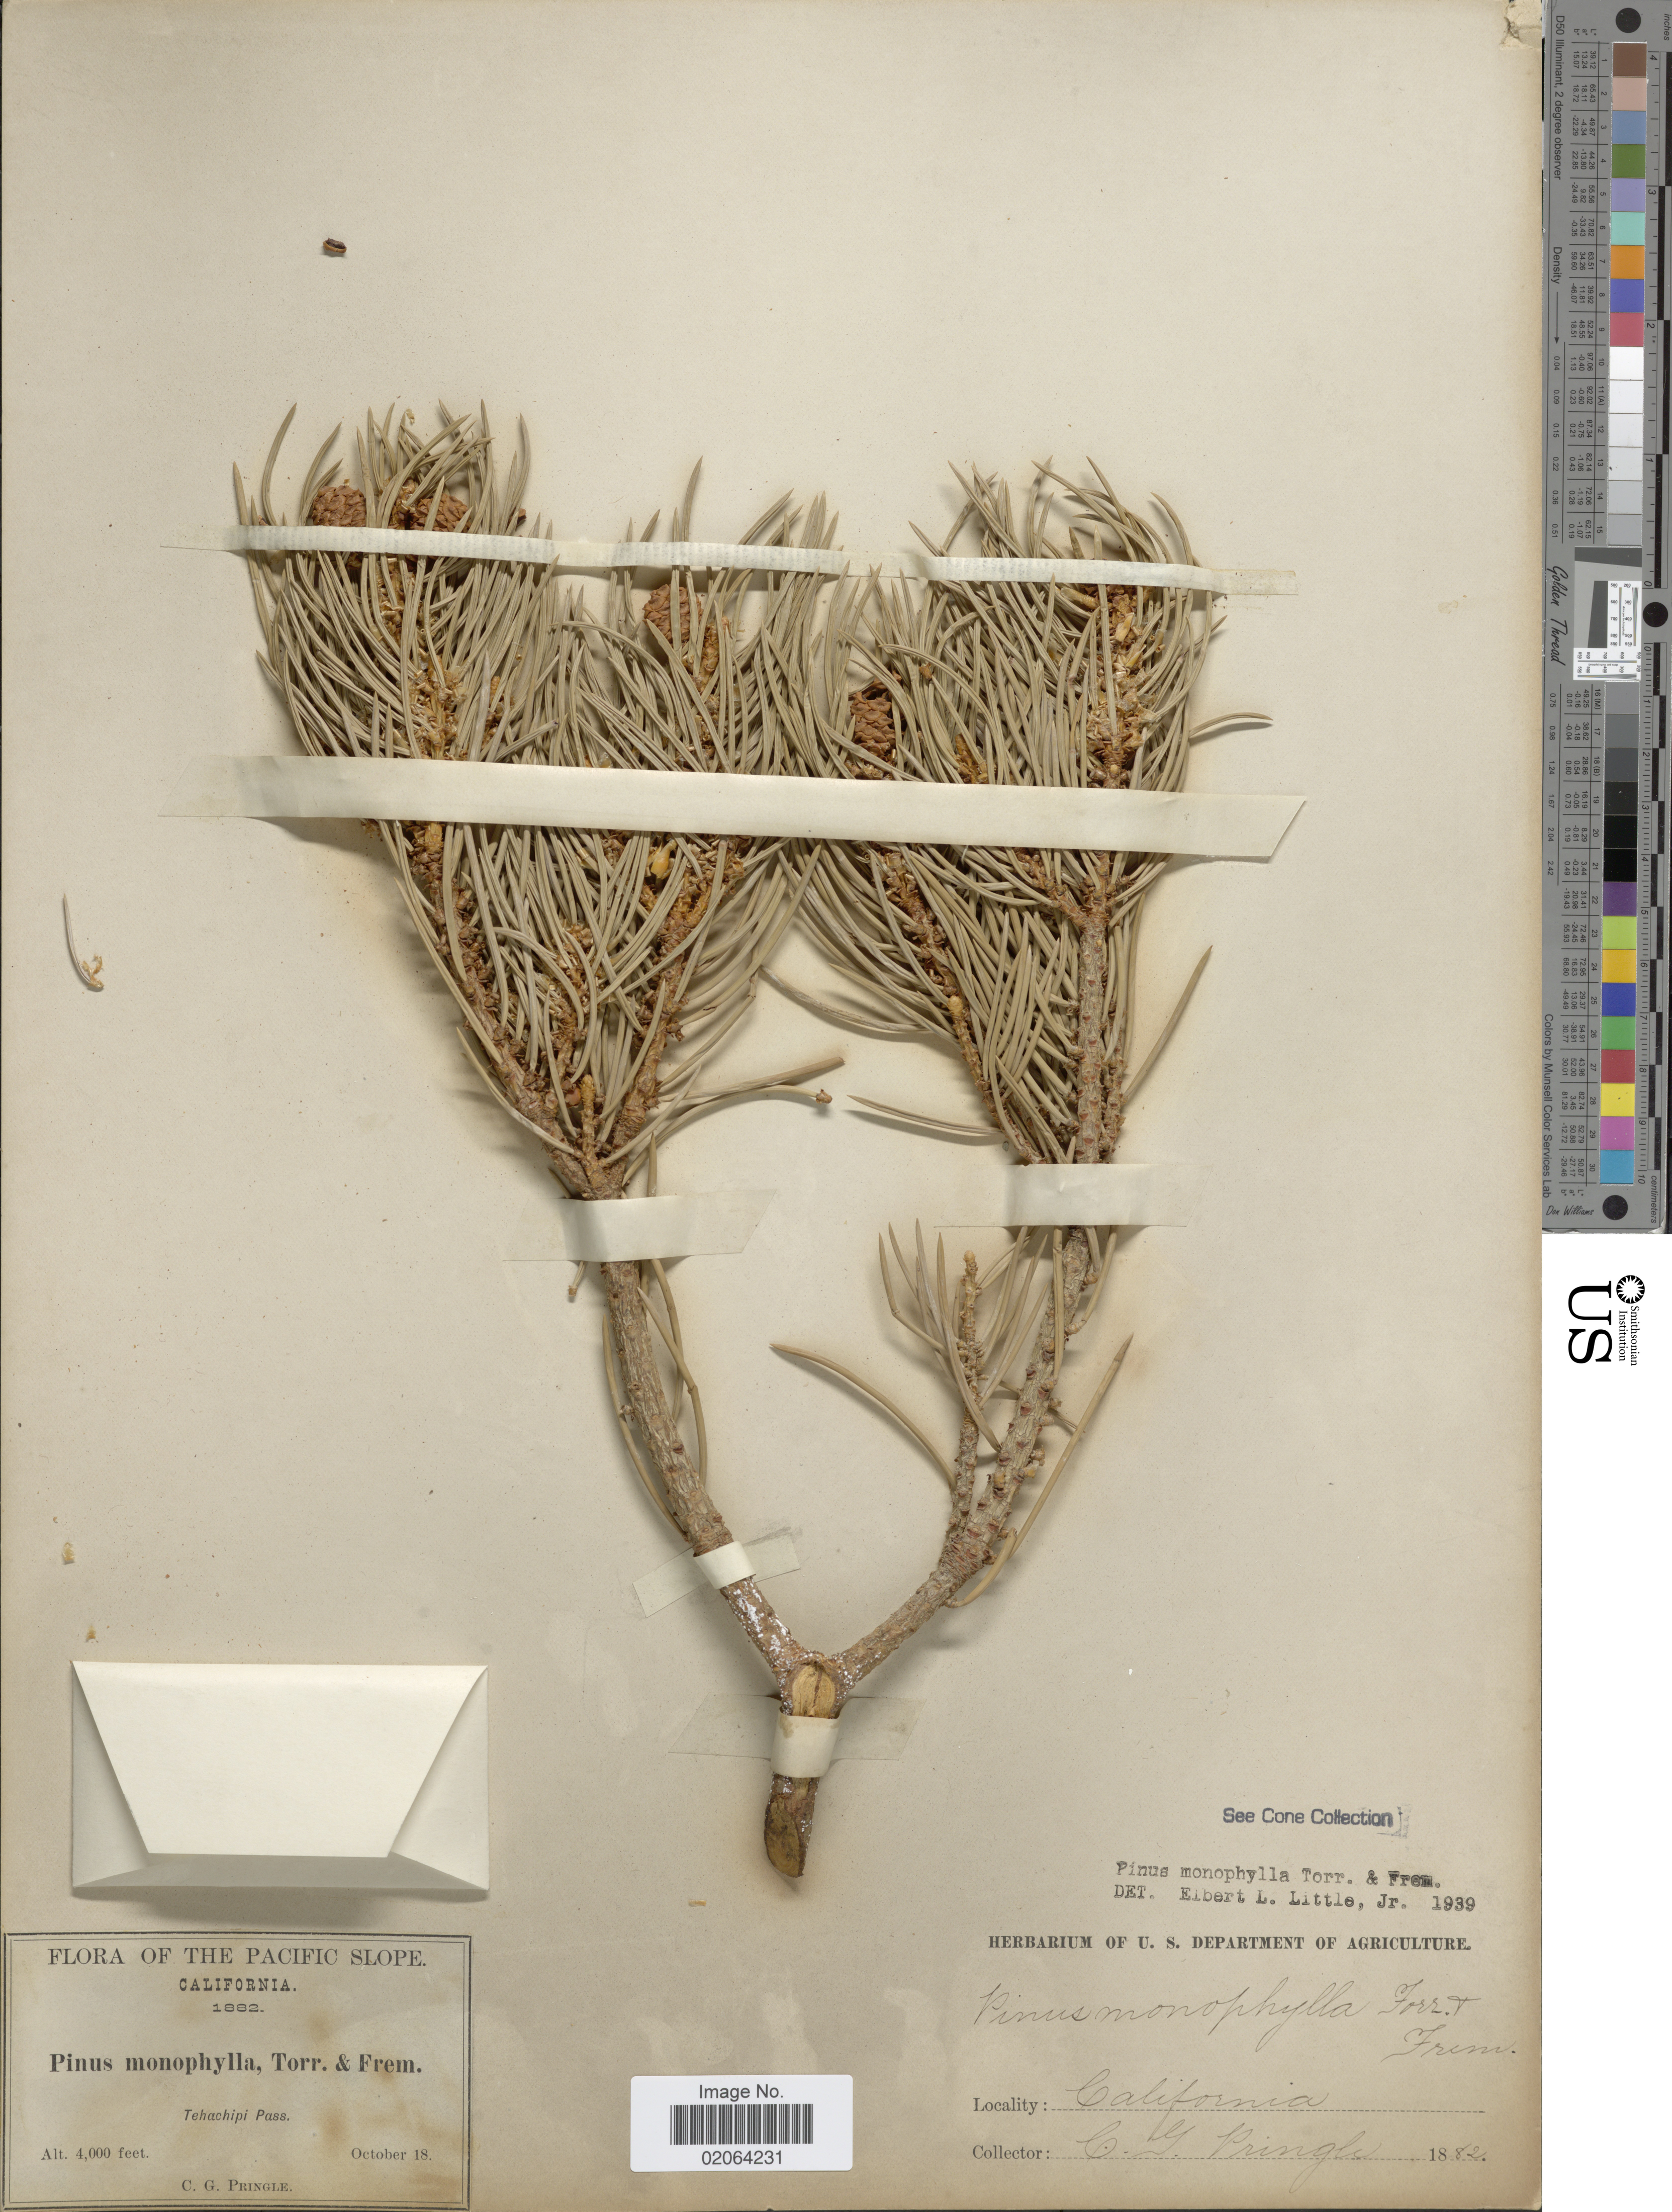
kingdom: Plantae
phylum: Tracheophyta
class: Pinopsida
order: Pinales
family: Pinaceae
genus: Pinus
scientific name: Pinus monophylla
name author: Torr. & Frém.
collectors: C. G. Pringle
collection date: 1882-10-18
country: United States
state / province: California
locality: The Pacific Slope, Tehachipi Pass.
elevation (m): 1219